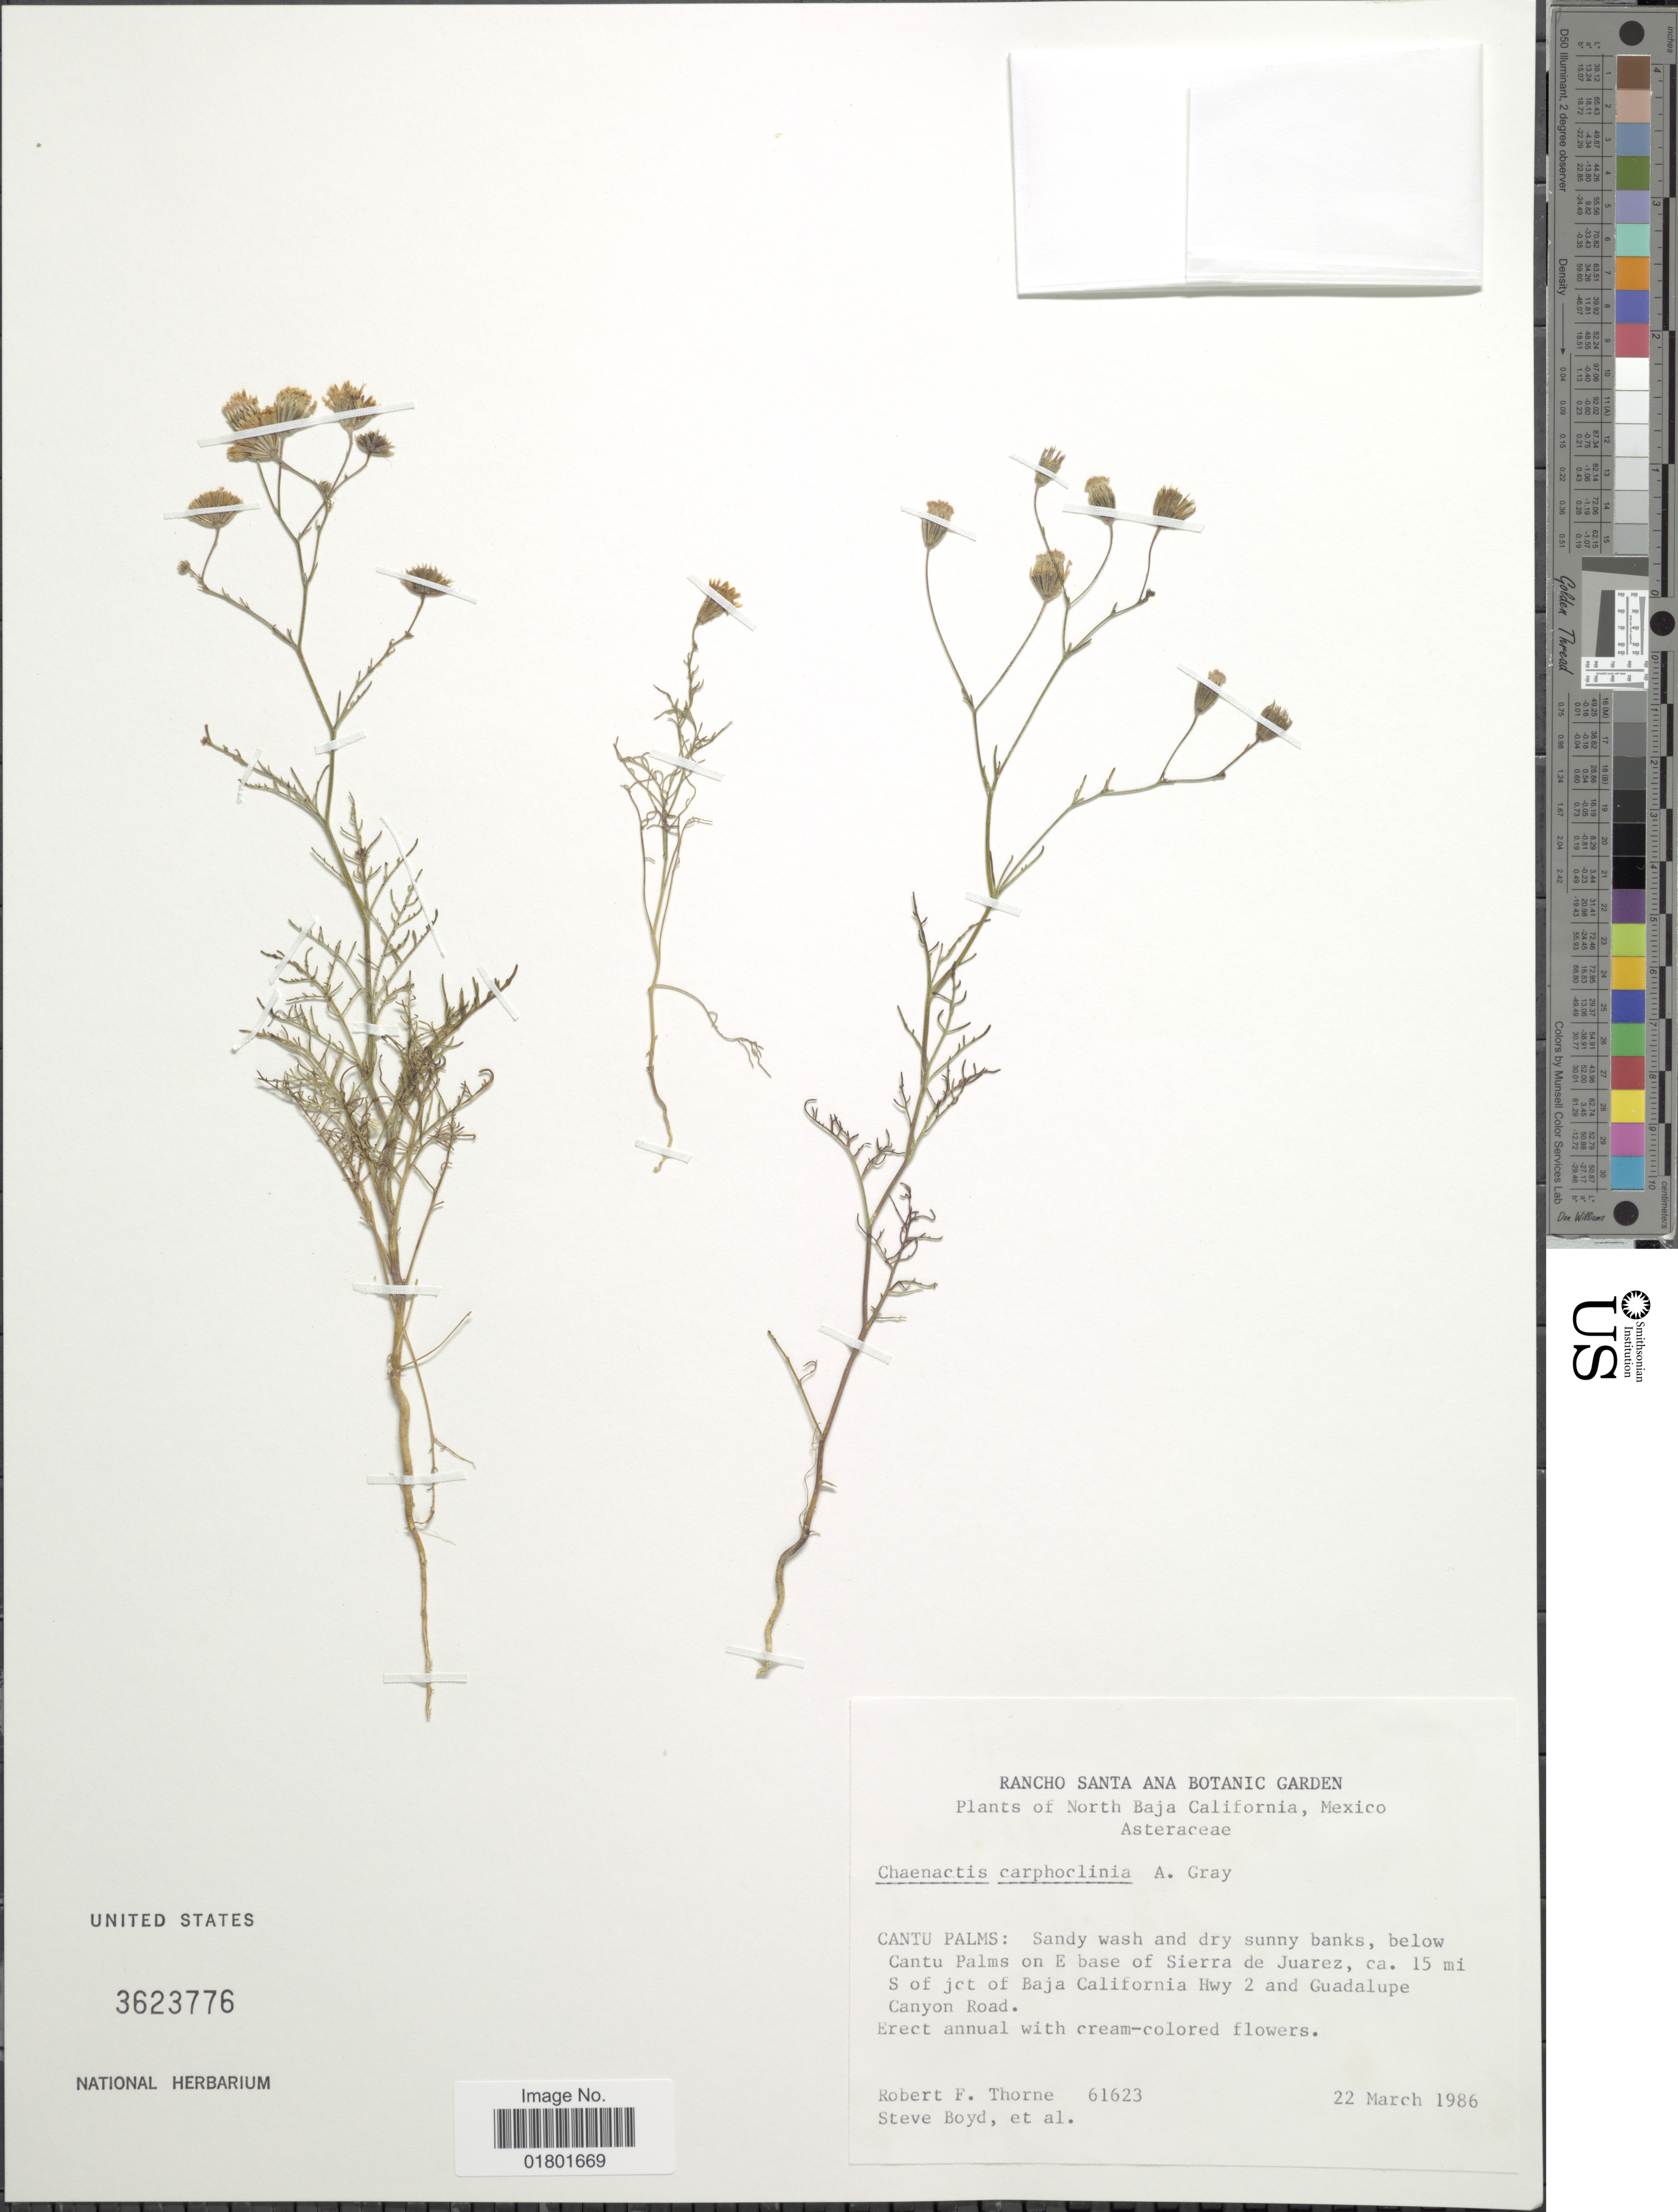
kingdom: Plantae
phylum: Tracheophyta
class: Magnoliopsida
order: Asterales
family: Asteraceae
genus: Chaenactis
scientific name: Chaenactis carphoclinia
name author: A. Gray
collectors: R. F. Thorne, S. Boyd & et al.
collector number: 61623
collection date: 1986-03-22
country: Mexico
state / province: Baja California Sur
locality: North Baja California, Cantu Palms: below Cantu Palms on E base of Sierra de Juarez, ca. 15 mi S of Jct of Baja California Hwy 2 and Guadalupe Canyon Road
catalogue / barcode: US 3623776